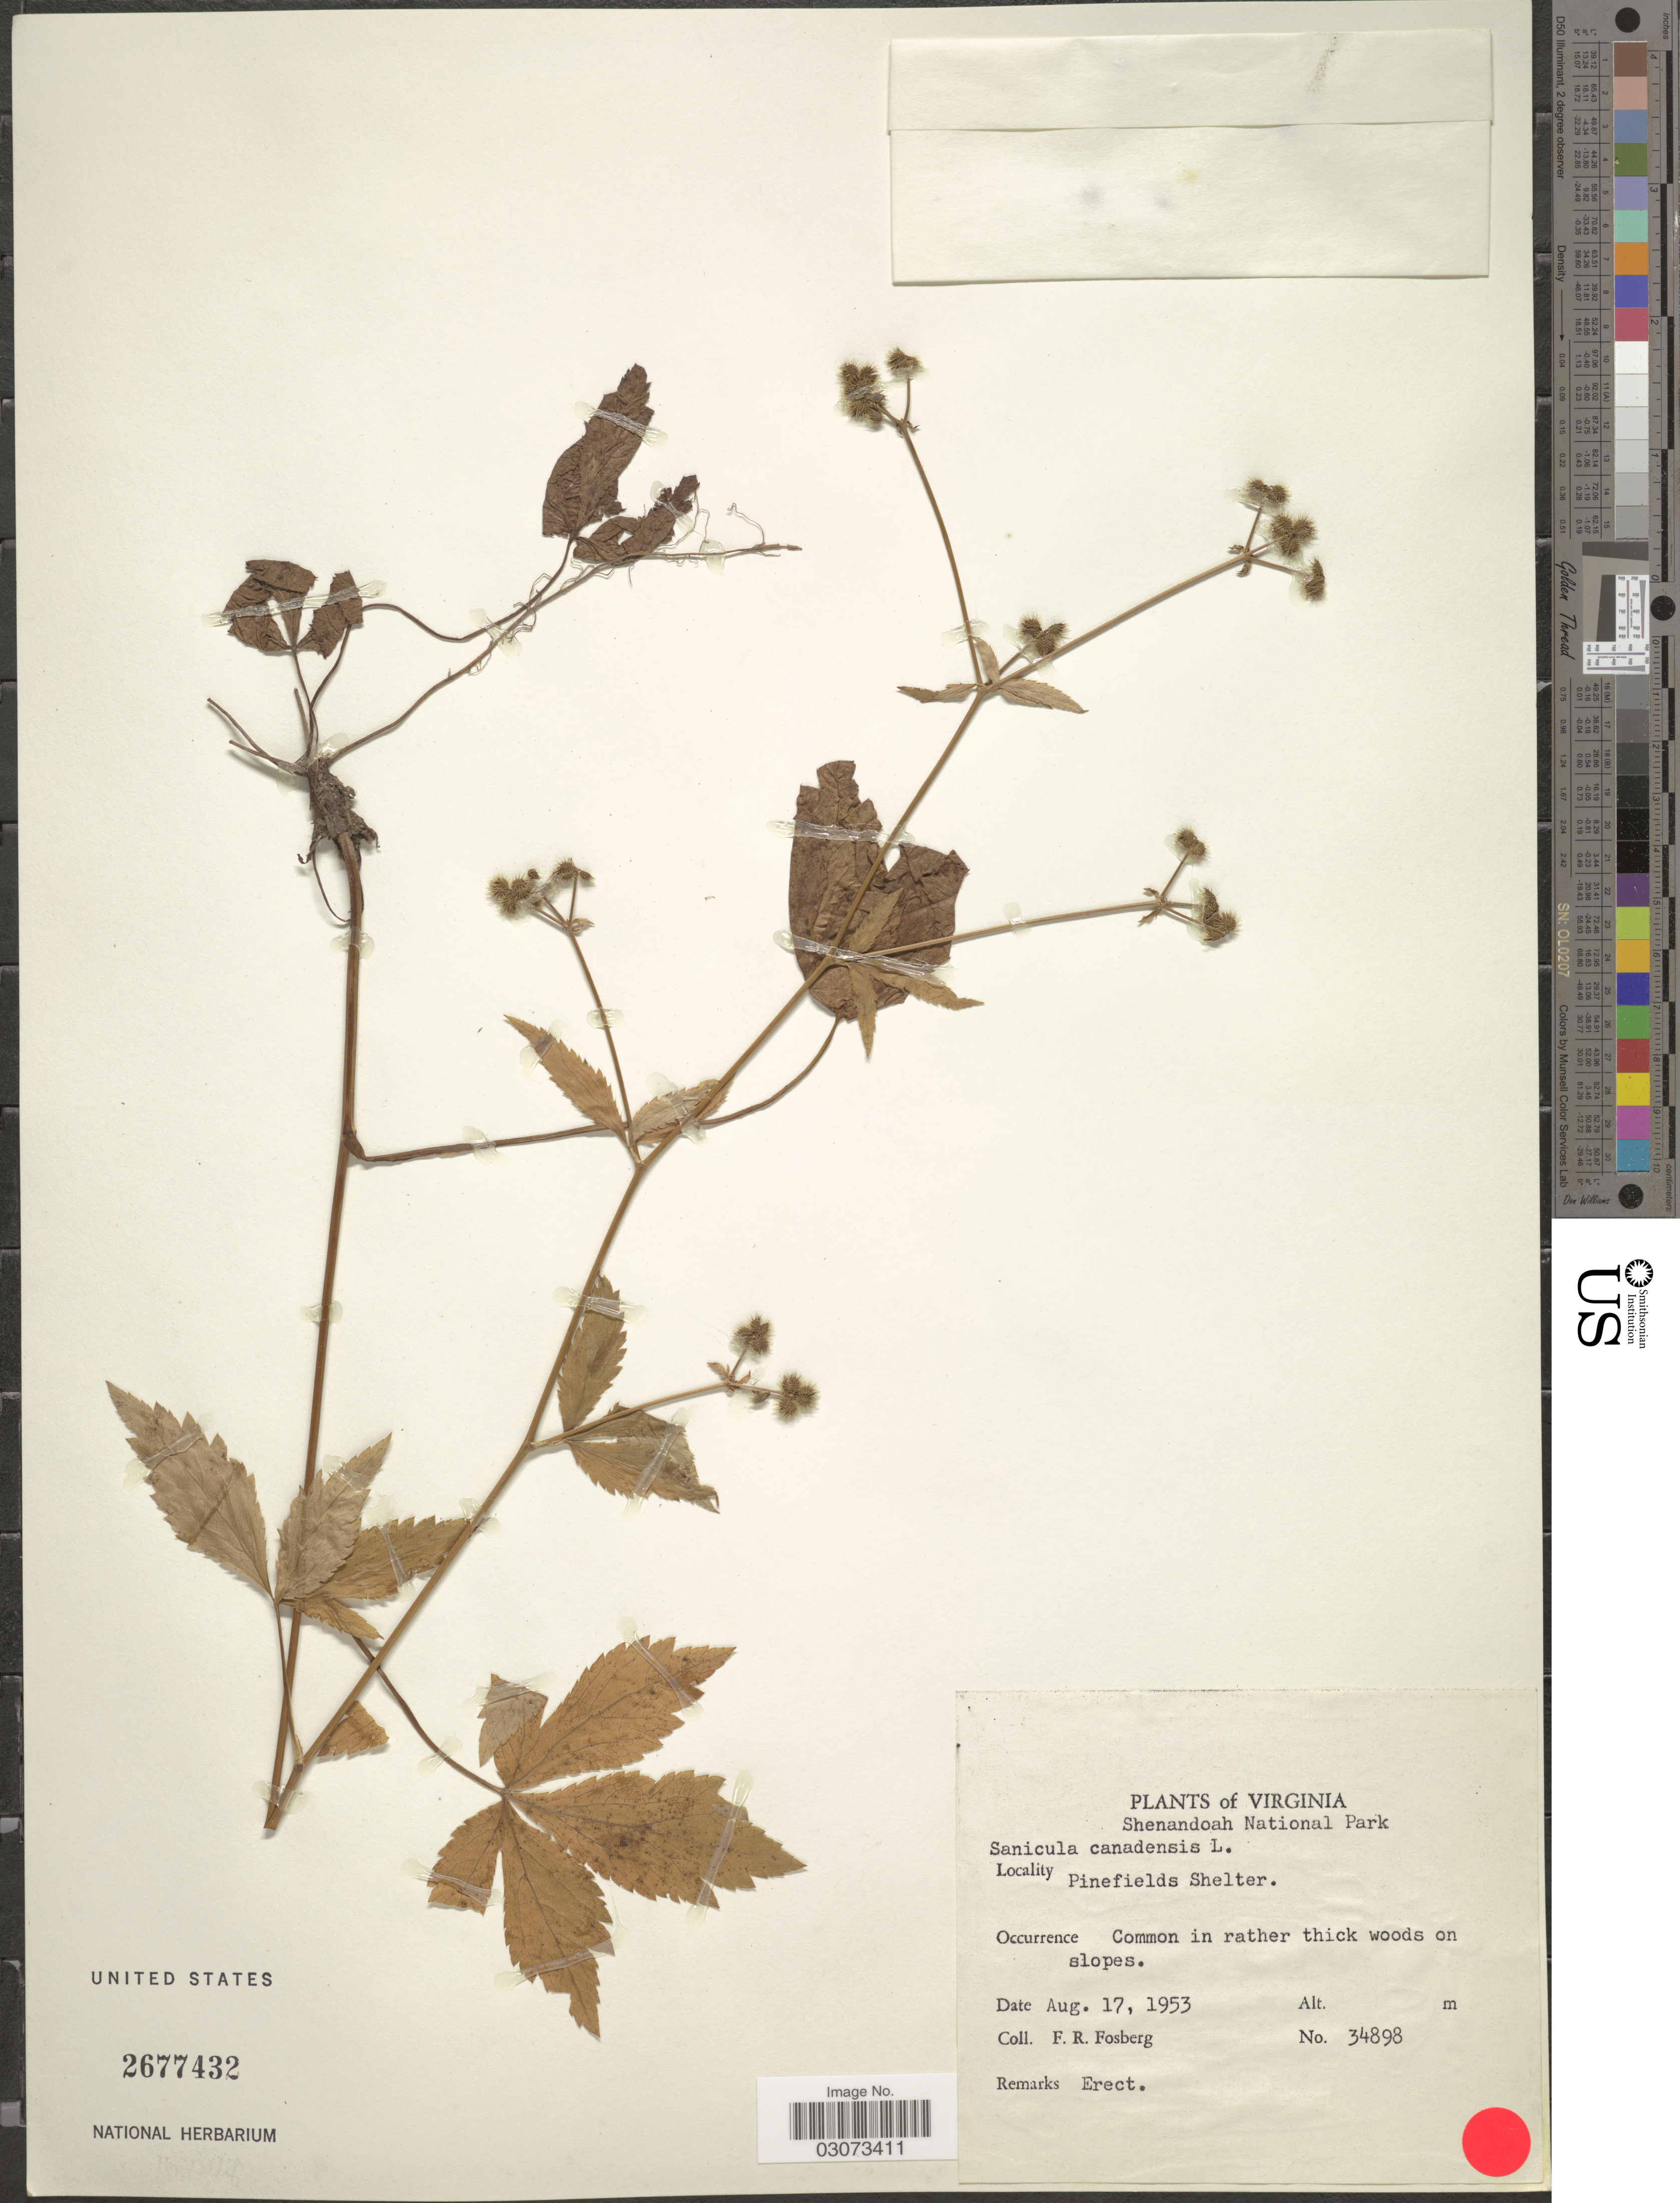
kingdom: Plantae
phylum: Tracheophyta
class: Magnoliopsida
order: Apiales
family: Apiaceae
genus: Sanicula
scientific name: Sanicula canadensis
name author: L.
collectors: F. R. Fosberg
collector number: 34898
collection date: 1953-08-17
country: United States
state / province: Virginia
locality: Shenandoah National Park. Pinefields Shelter.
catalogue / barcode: US 2677432